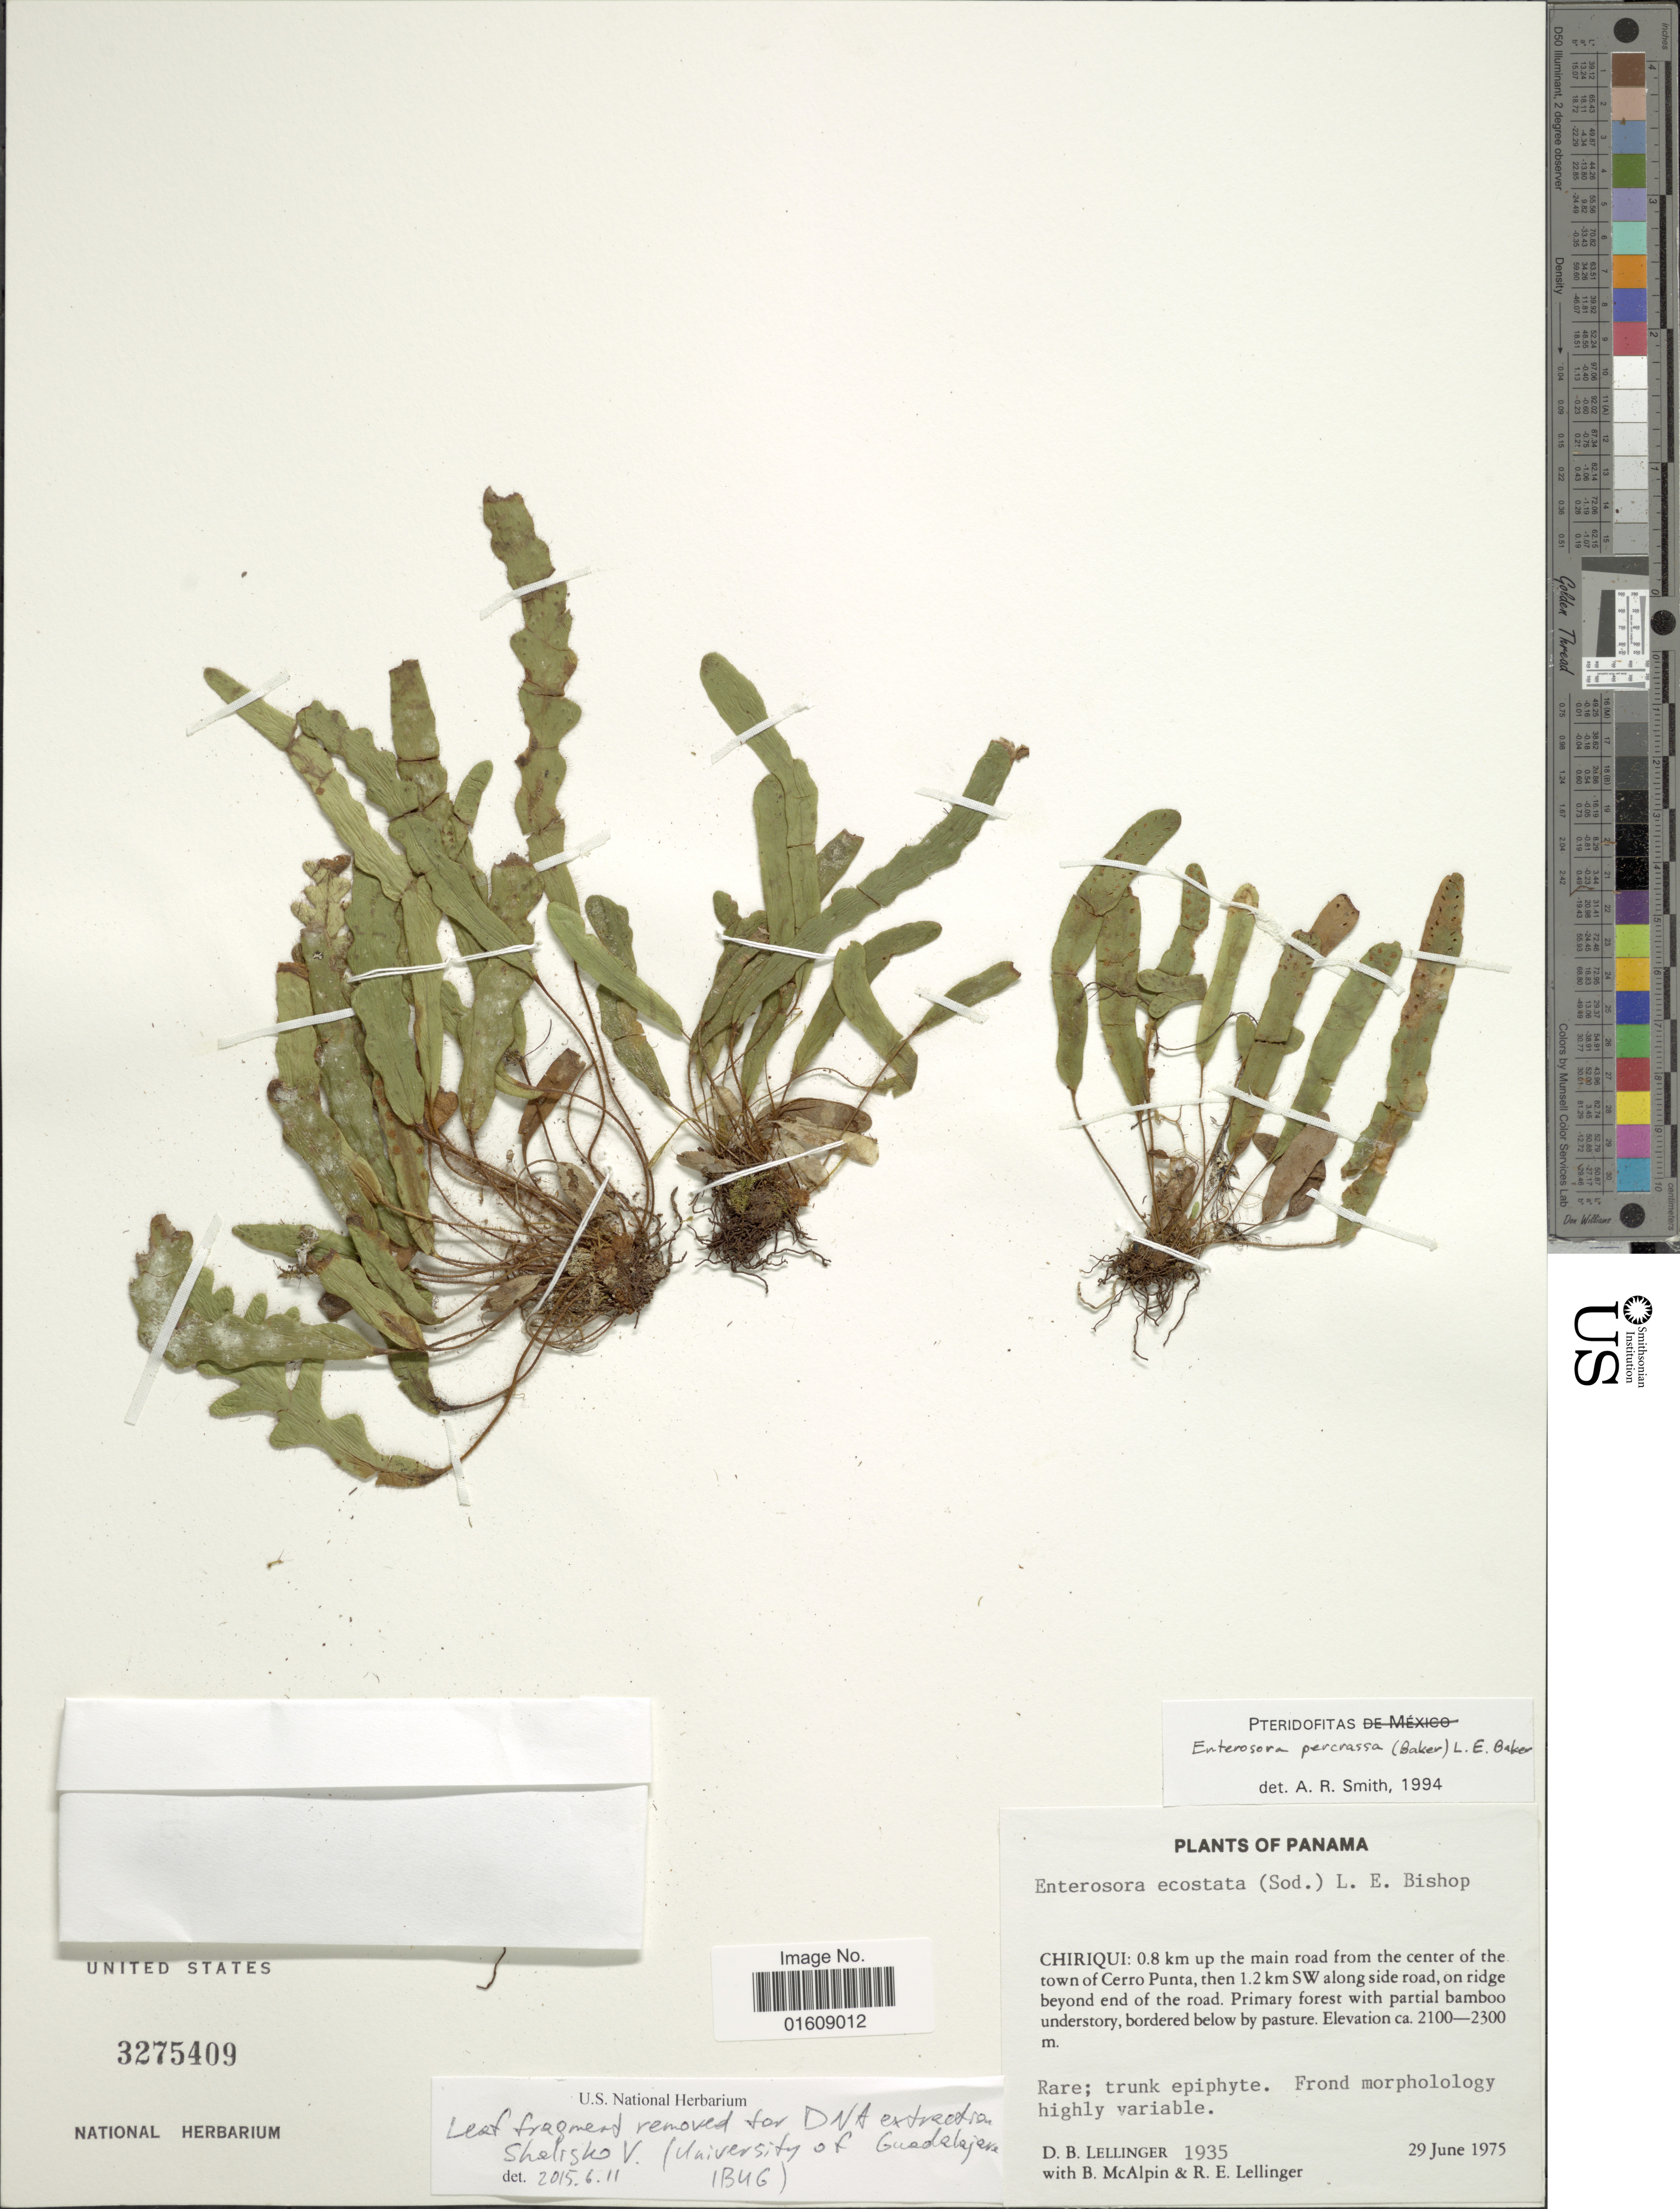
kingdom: Plantae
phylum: Tracheophyta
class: Polypodiopsida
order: Polypodiales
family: Polypodiaceae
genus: Enterosora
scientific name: Enterosora percrassa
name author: (Baker) L.E. Bishop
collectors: D. B. Lellinger, B. McAlpin & R. E. Lellinger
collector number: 1935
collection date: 1975-06-29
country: Panama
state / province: Chiriqui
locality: Panama, Chiriqui: 0.8 km up the main road from the center of the town of Cerro Punta, then 1.2 km SW along side road, on riadge beyong end of the road.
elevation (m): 2100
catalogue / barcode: US 3275409